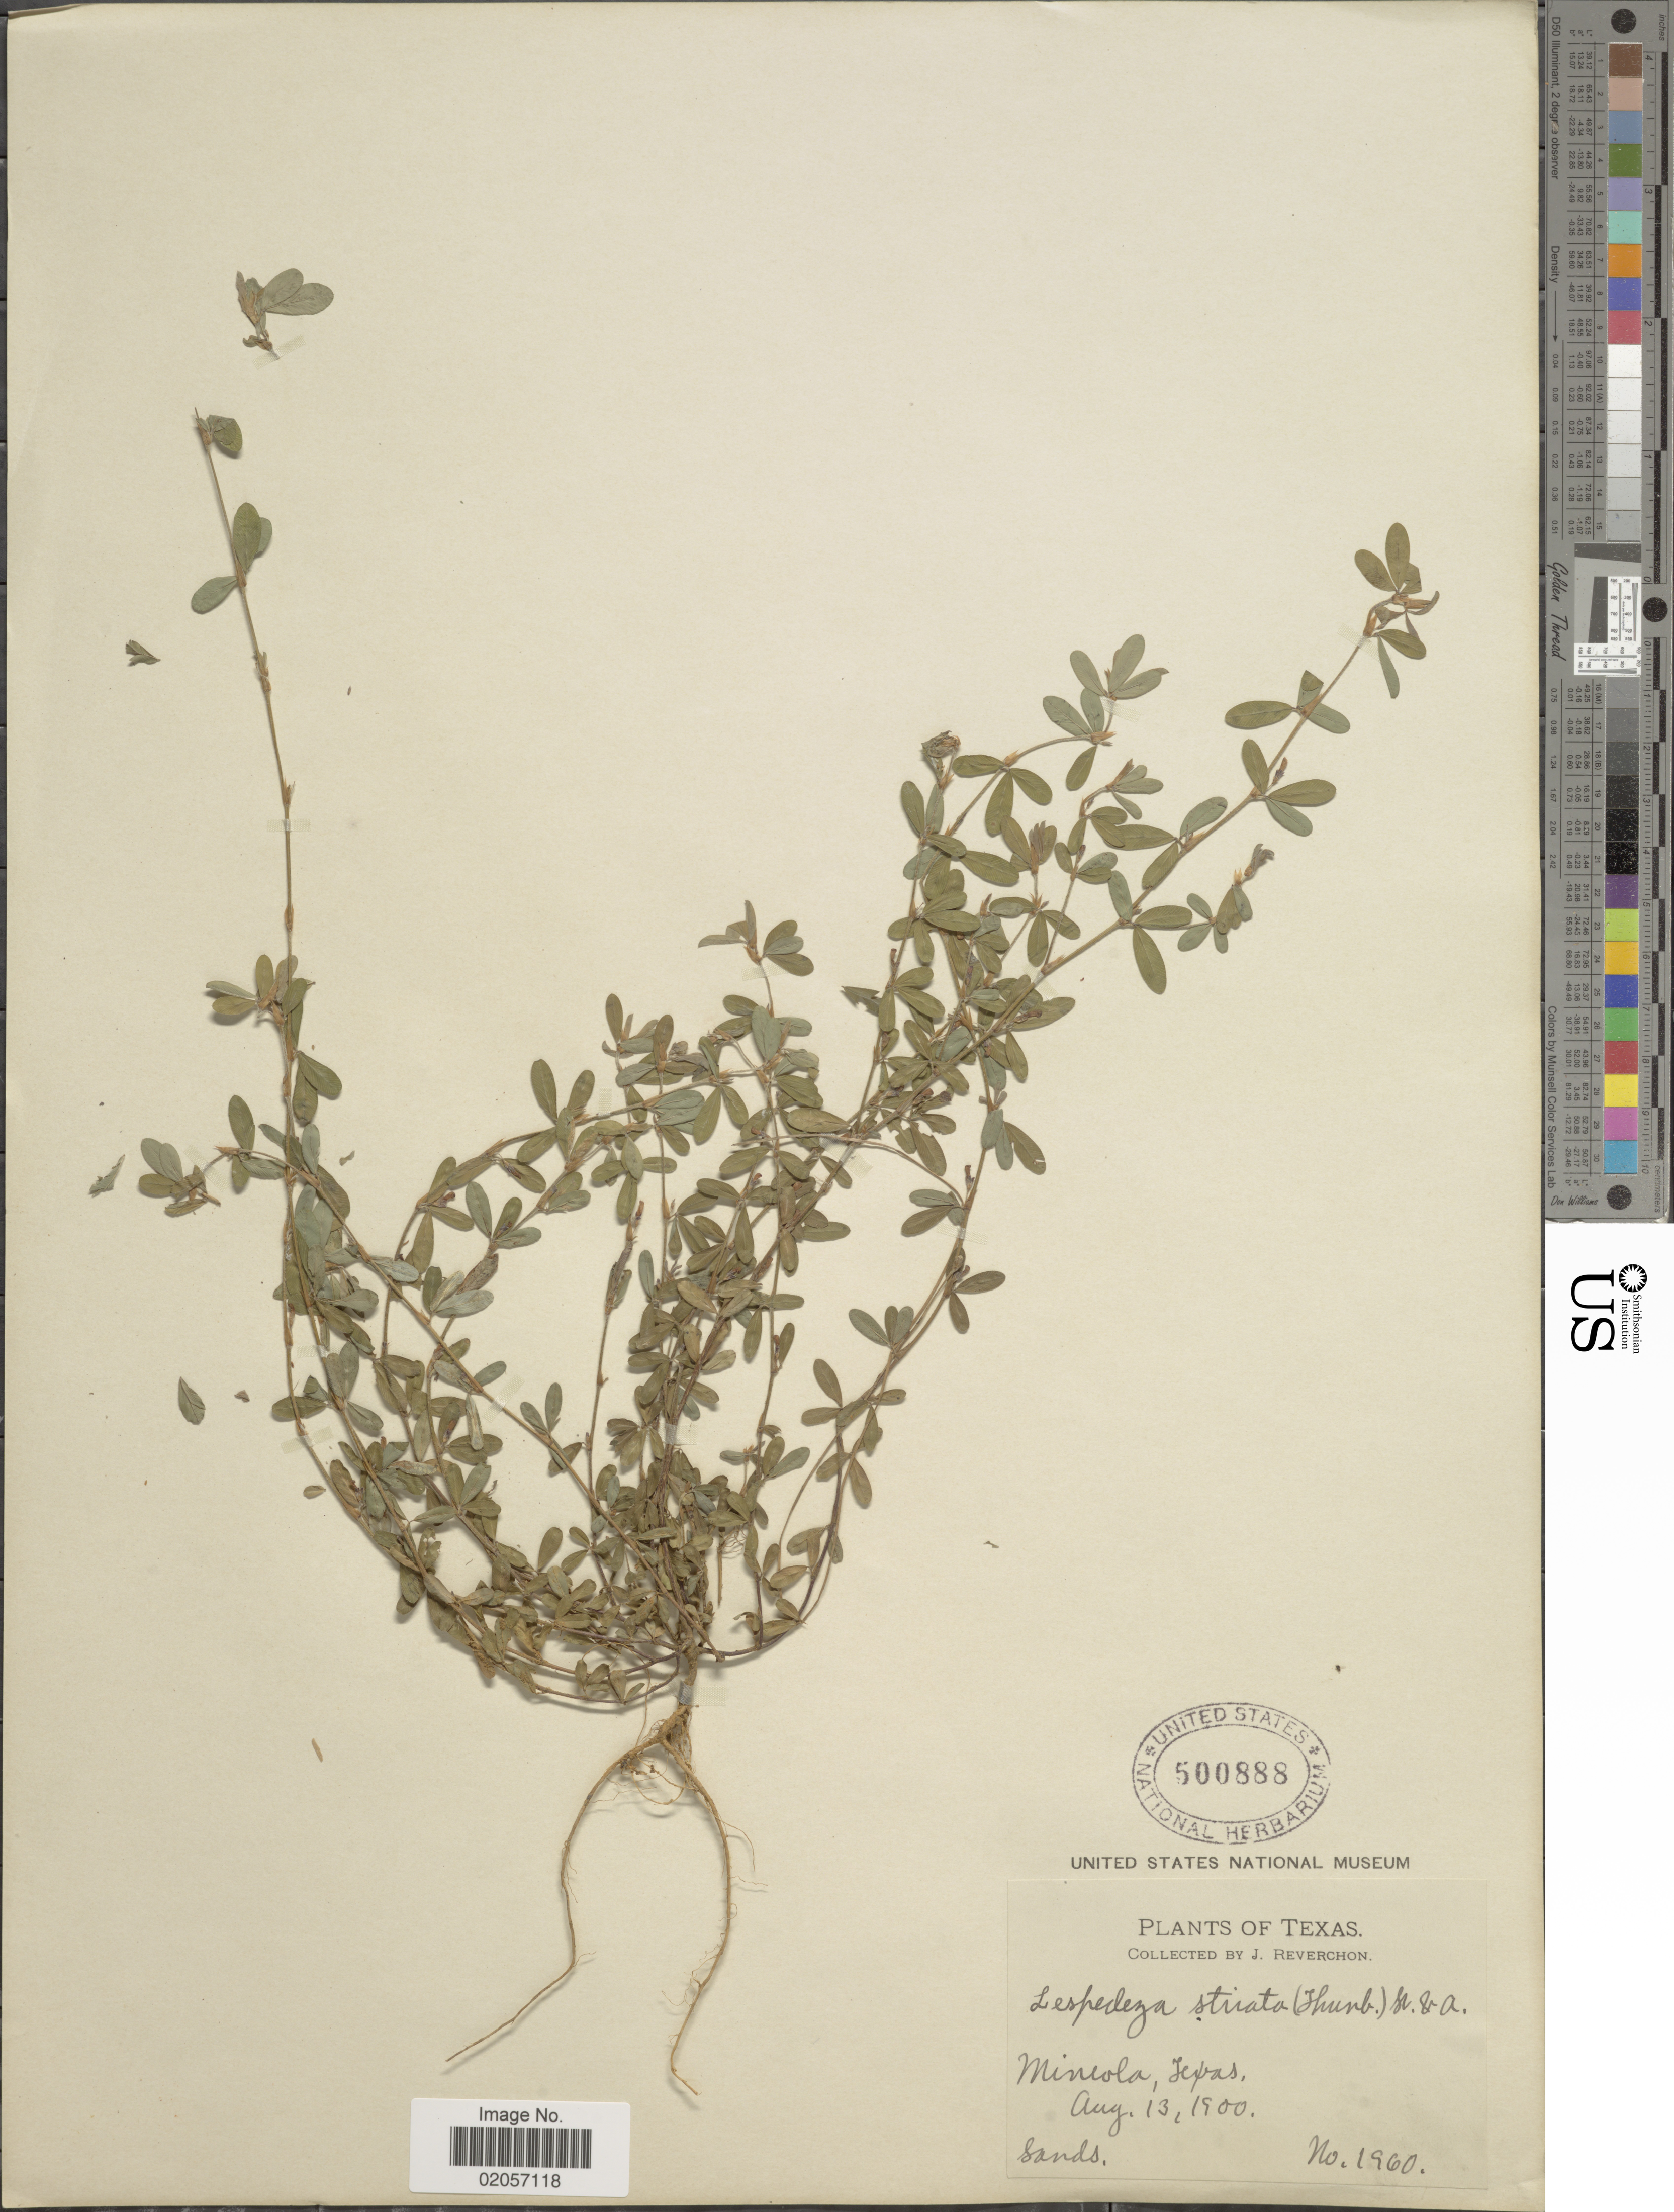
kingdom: Plantae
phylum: Tracheophyta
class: Magnoliopsida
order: Fabales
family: Fabaceae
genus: Kummerowia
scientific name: Kummerowia striata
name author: (Thunb.) Schindl.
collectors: J. Reverchon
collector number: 1960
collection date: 1900-08-13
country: United States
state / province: Texas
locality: Mineola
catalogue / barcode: US 500888